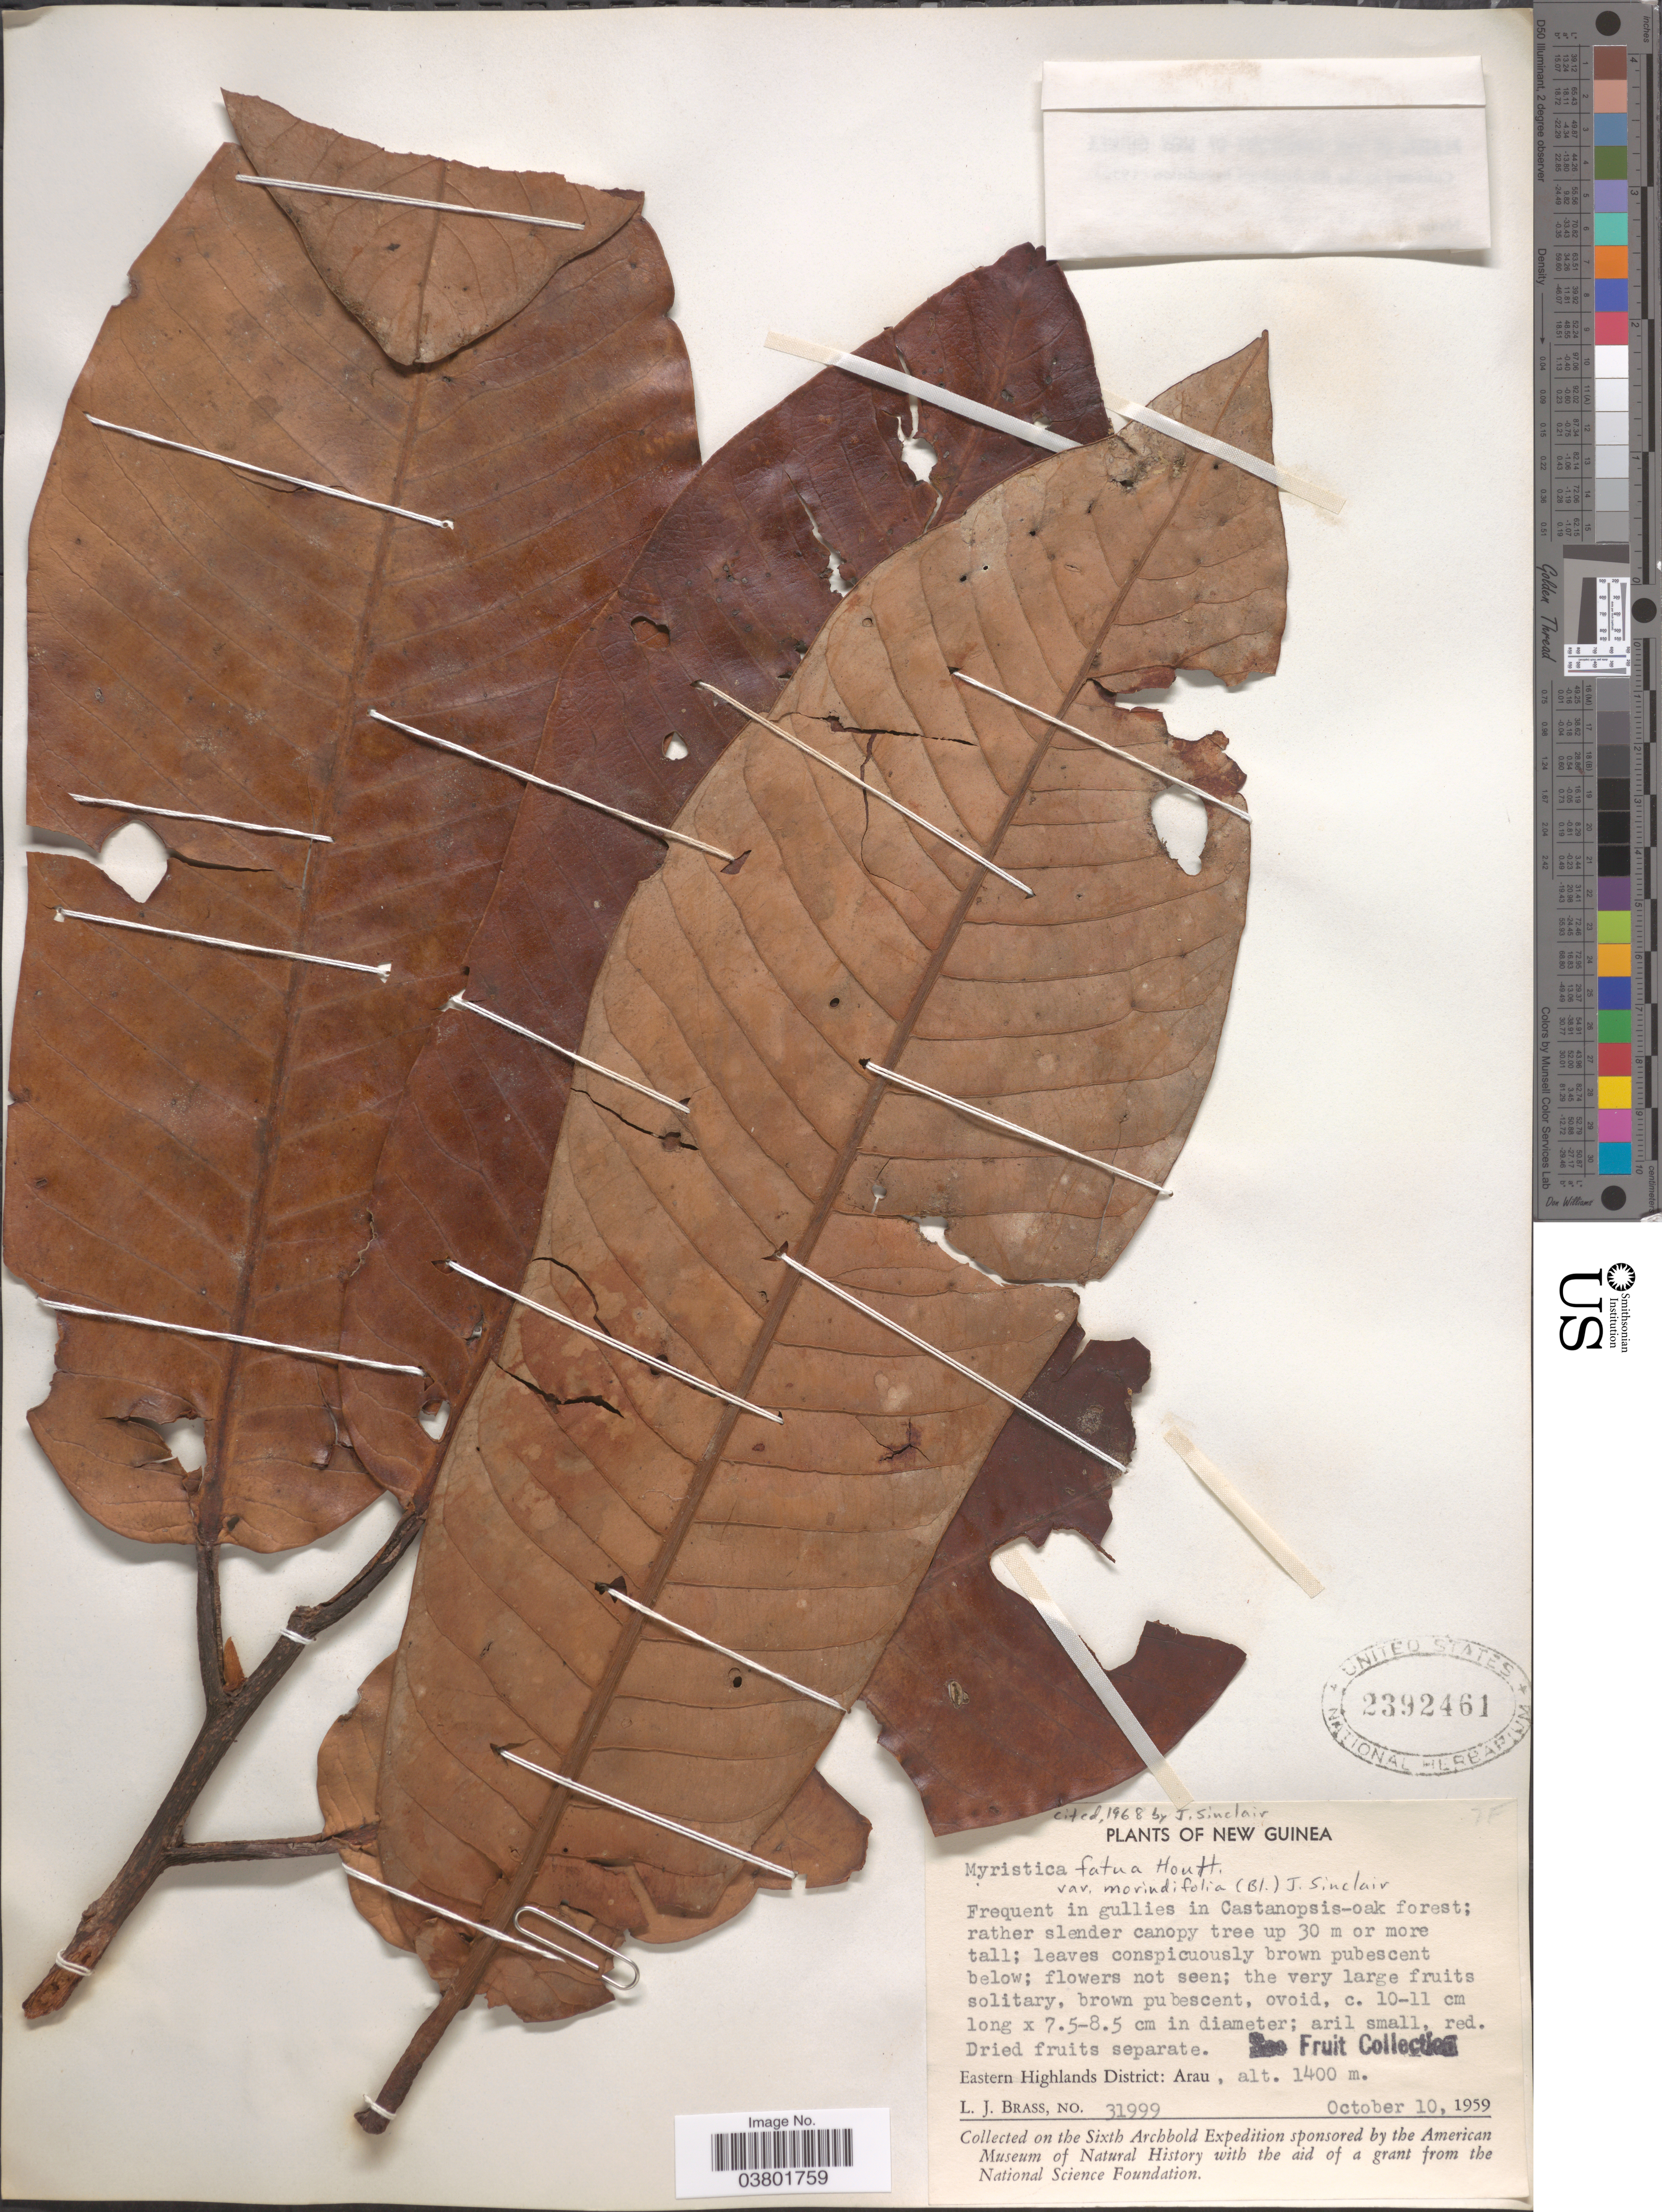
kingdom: Plantae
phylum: Tracheophyta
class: Magnoliopsida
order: Magnoliales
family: Myristicaceae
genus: Myristica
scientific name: Myristica fatua var. morindifolia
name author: (Blume) J. Sinclair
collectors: L. J. Brass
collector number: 31999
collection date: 1959-10-10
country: Papua New Guinea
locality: New Guinea. Eastern Highlands District: Arau.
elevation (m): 1400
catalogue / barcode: US 2392461